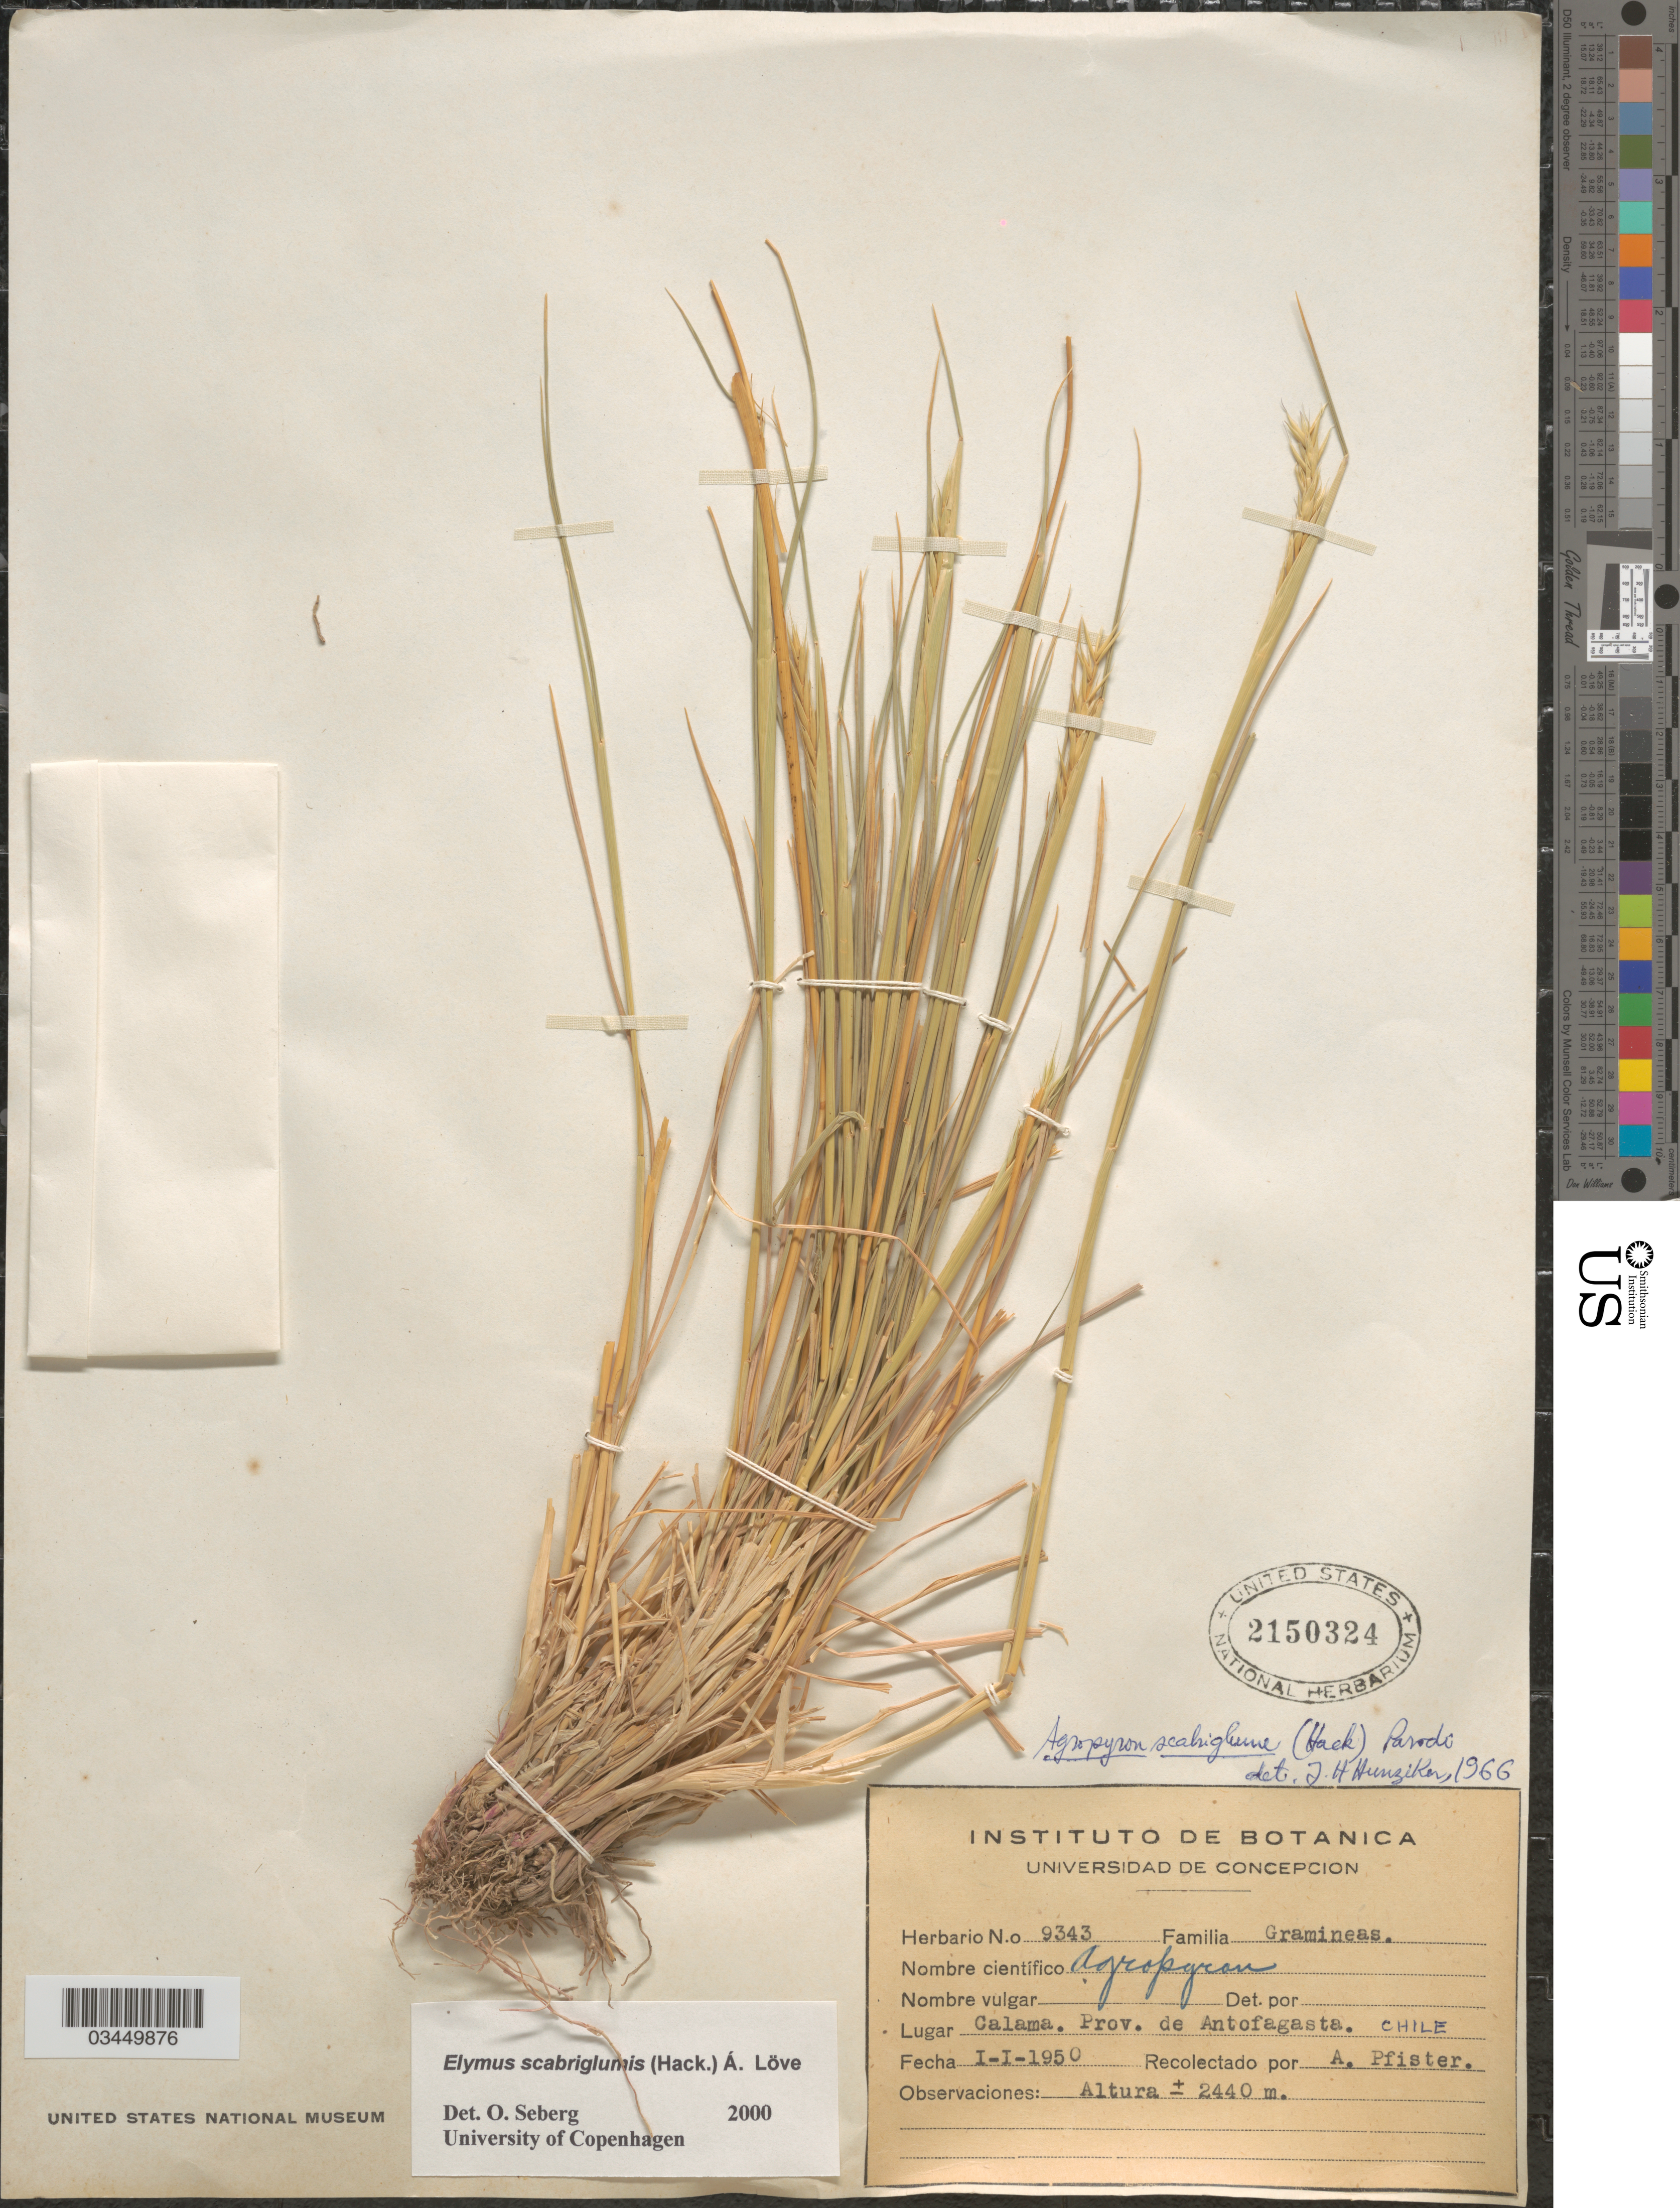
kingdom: Plantae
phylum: Tracheophyta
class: Liliopsida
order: Poales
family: Poaceae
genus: Elymus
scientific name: Elymus scabriglumis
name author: (Hack.) Á. Löve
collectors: A. Pfister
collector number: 9343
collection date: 1950-01-01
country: Chile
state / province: Antofagasta (II)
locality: Calama.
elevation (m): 2440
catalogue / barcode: US 2150324